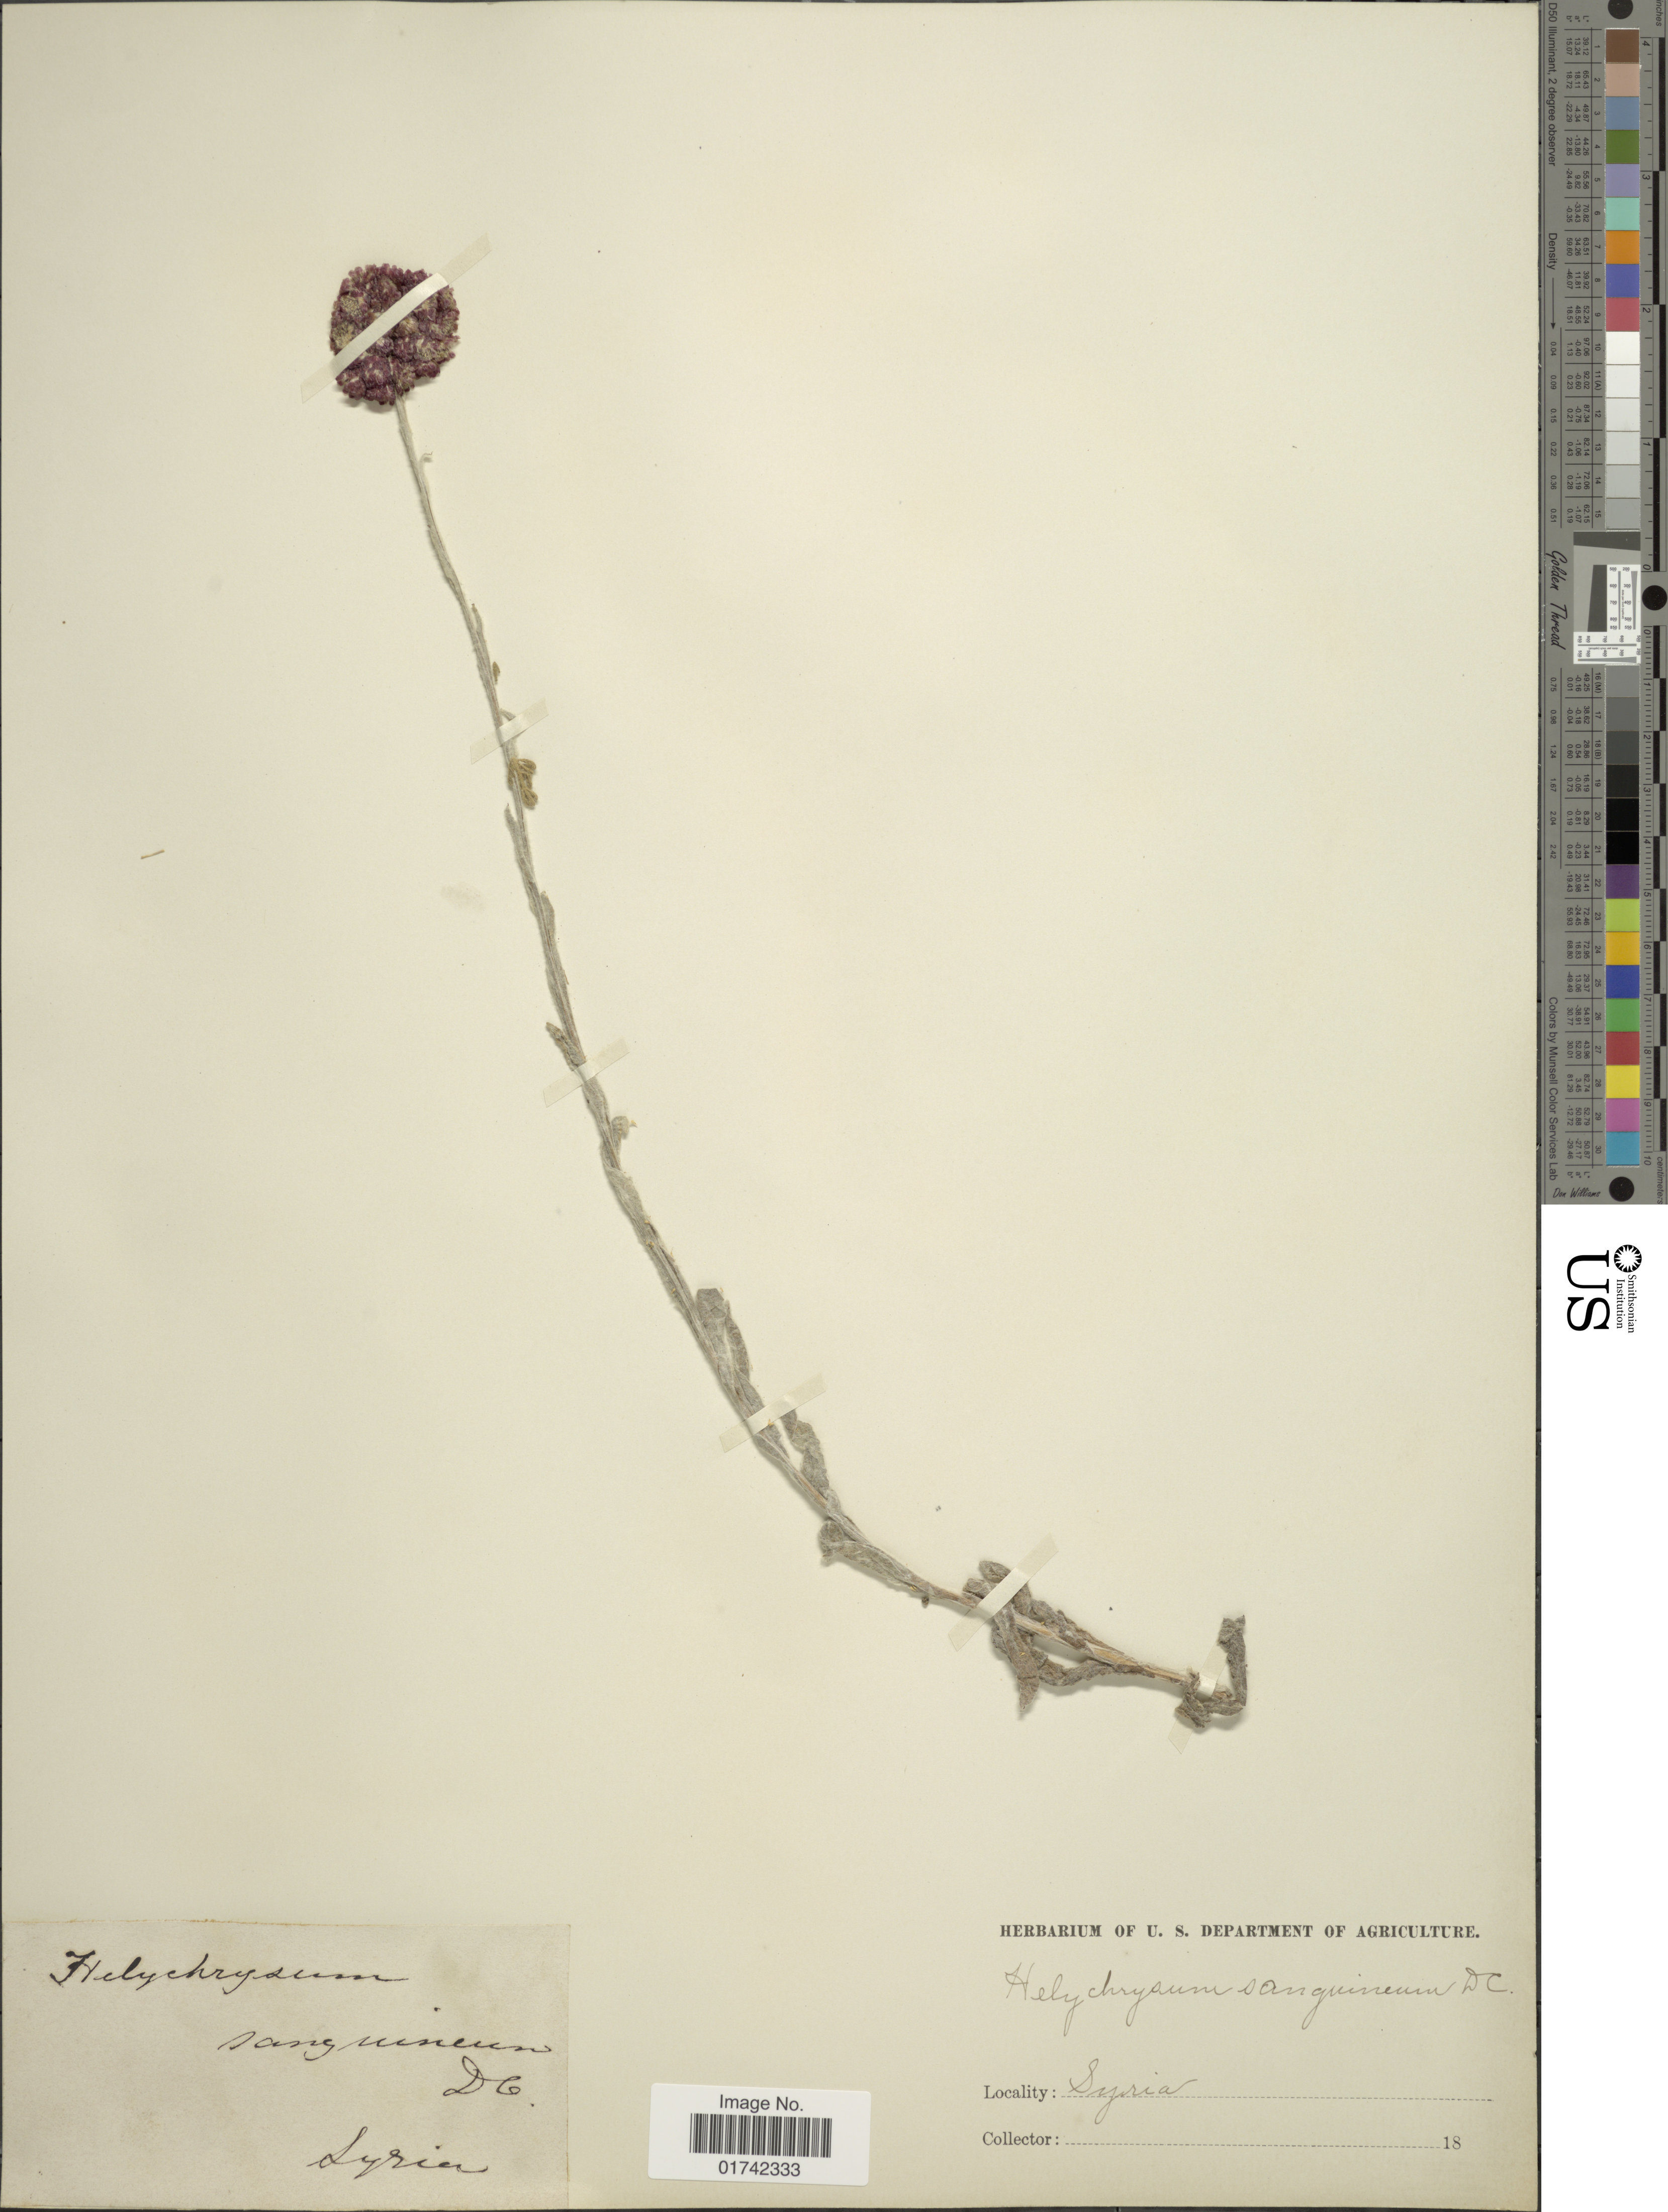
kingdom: Plantae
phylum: Tracheophyta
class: Magnoliopsida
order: Asterales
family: Asteraceae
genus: Helichrysum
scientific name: Helichrysum sanguineum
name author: (L.) Kostel.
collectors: U.S. Department of Agriculture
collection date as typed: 18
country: Syria